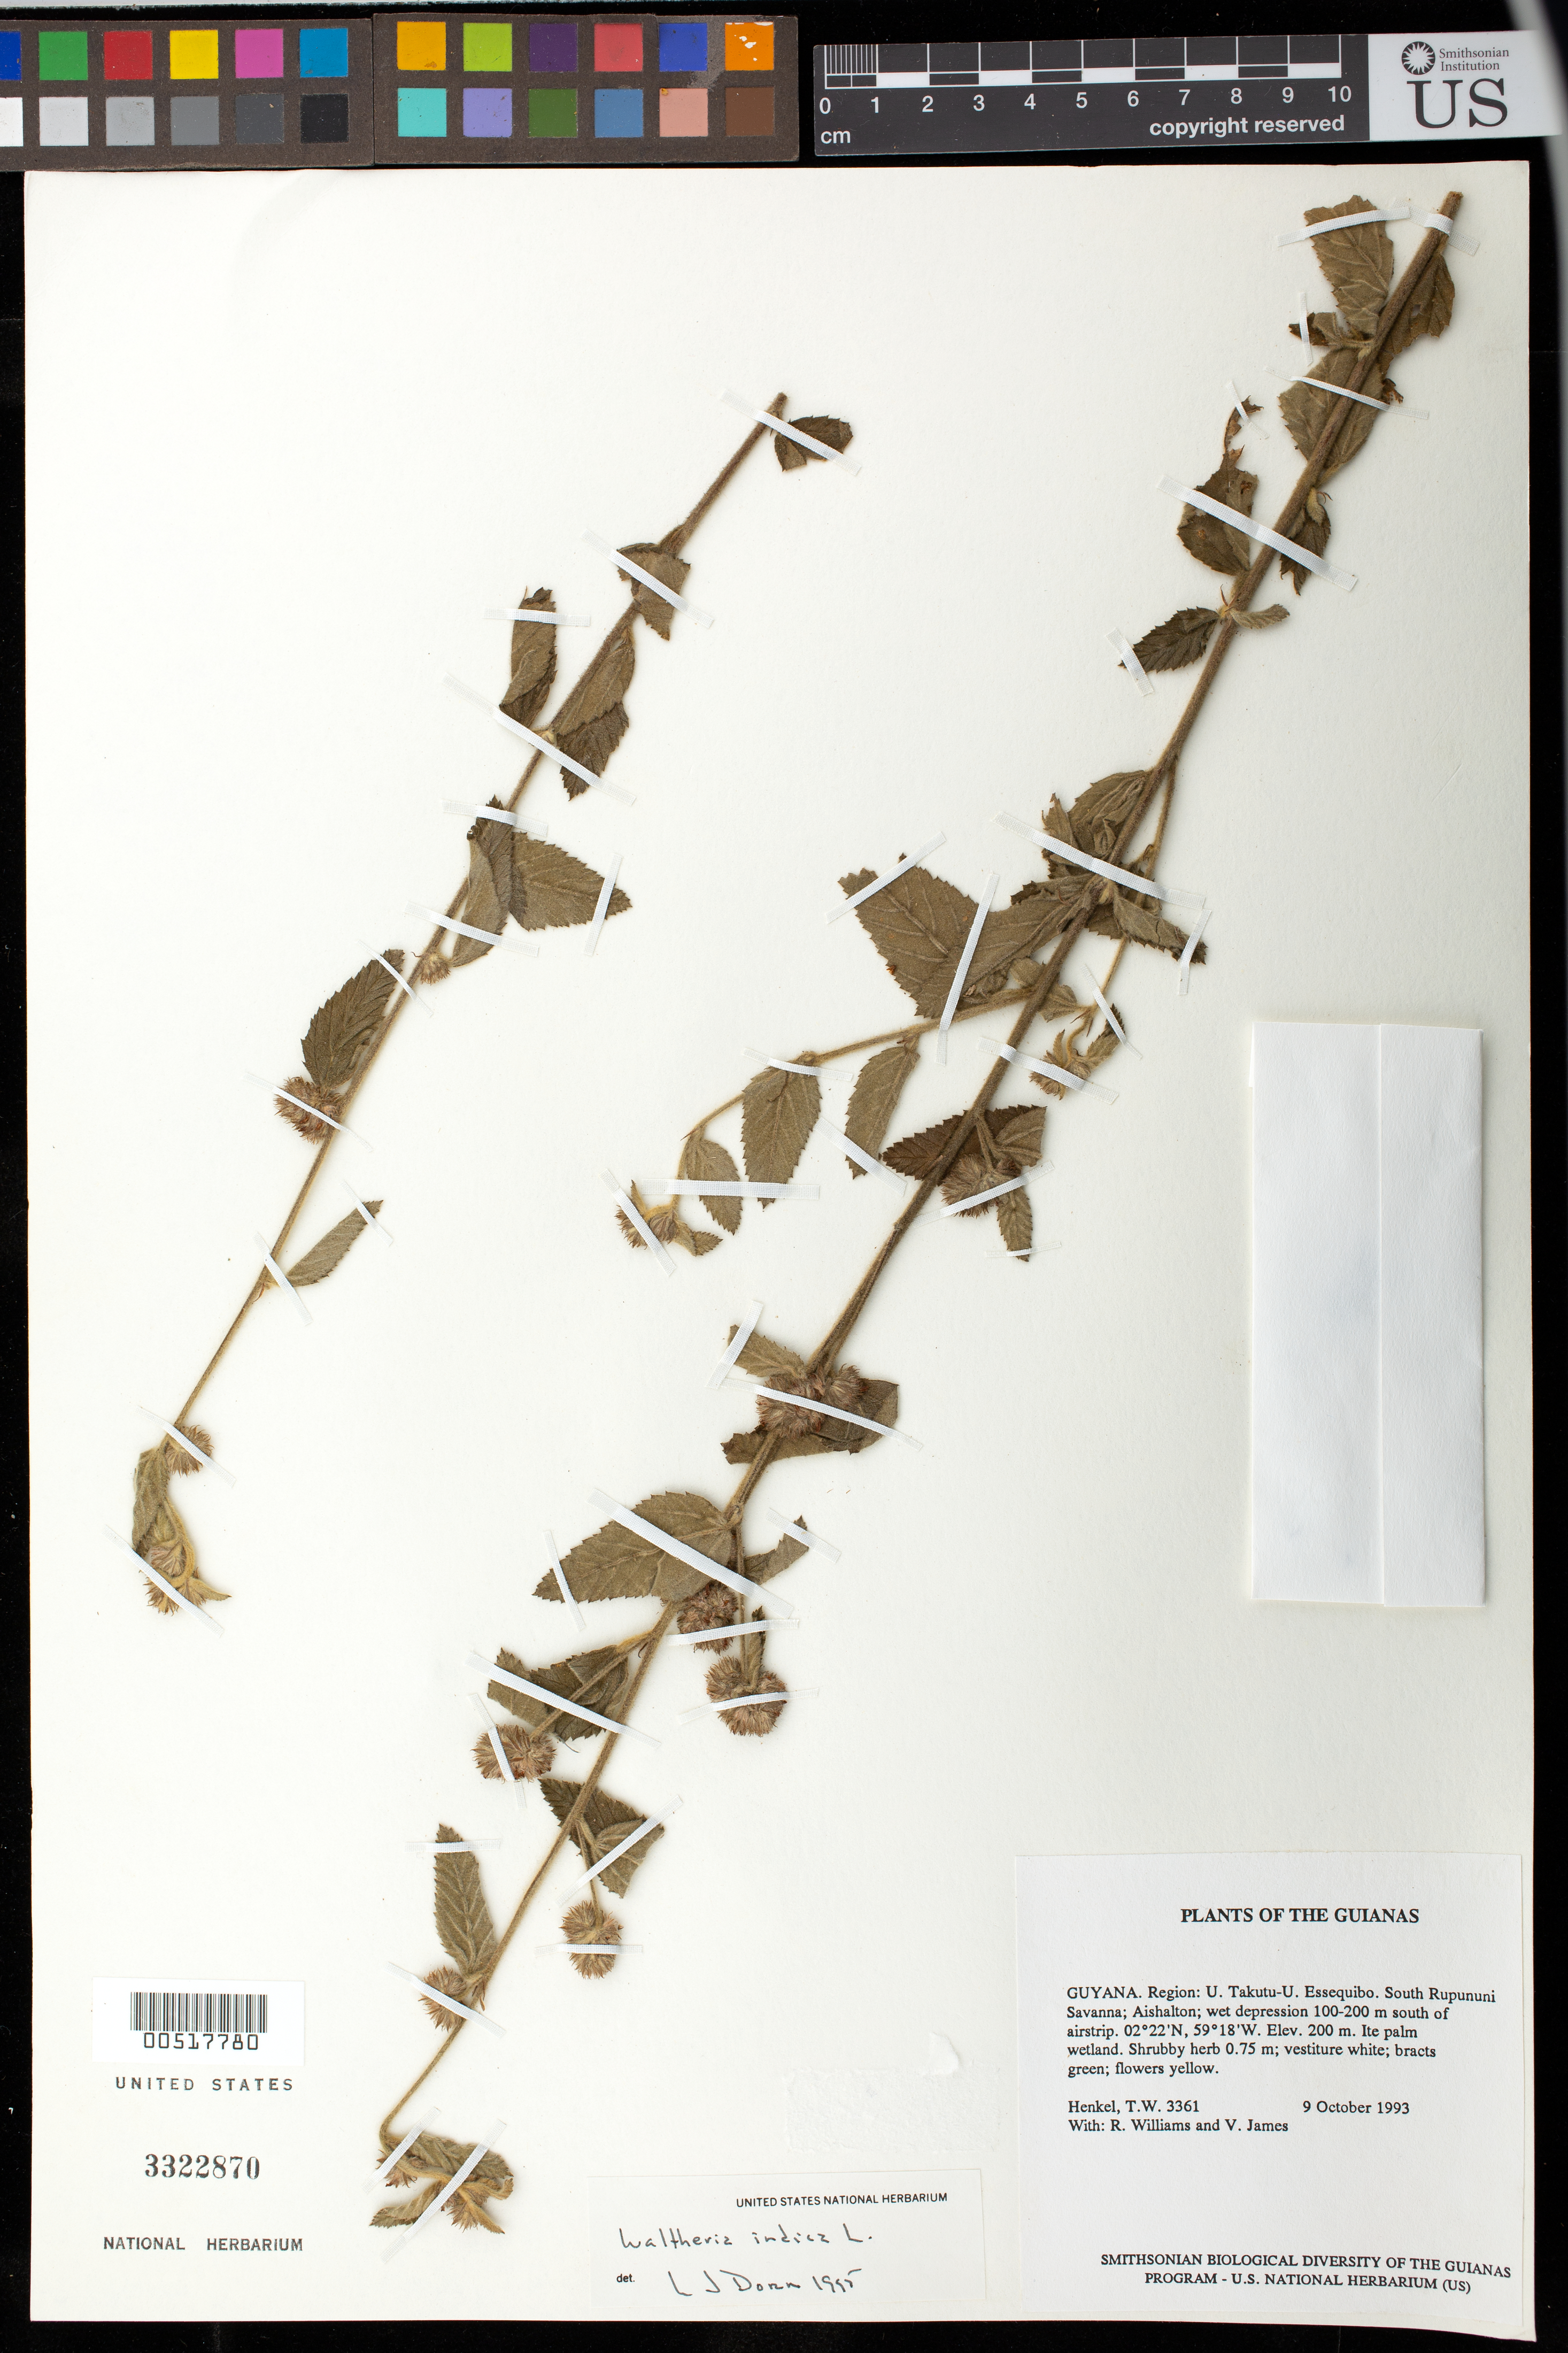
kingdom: Plantae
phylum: Tracheophyta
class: Magnoliopsida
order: Malvales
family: Malvaceae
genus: Waltheria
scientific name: Waltheria indica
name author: L.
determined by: Dorr, L. J., (BOT), Smithsonian Institution - National Museum of Natural History (UNITED STATES)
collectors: T. Henkel, R. Williams & V. James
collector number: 3361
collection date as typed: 9 October 1993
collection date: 1993-10-09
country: Guyana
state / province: U. Takutu-U. Essequibo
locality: South Rupununi Savanna; Aishalton; wet depression 100-200 m south of airstrip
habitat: Ite palm wetland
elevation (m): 200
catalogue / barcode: US 3322870